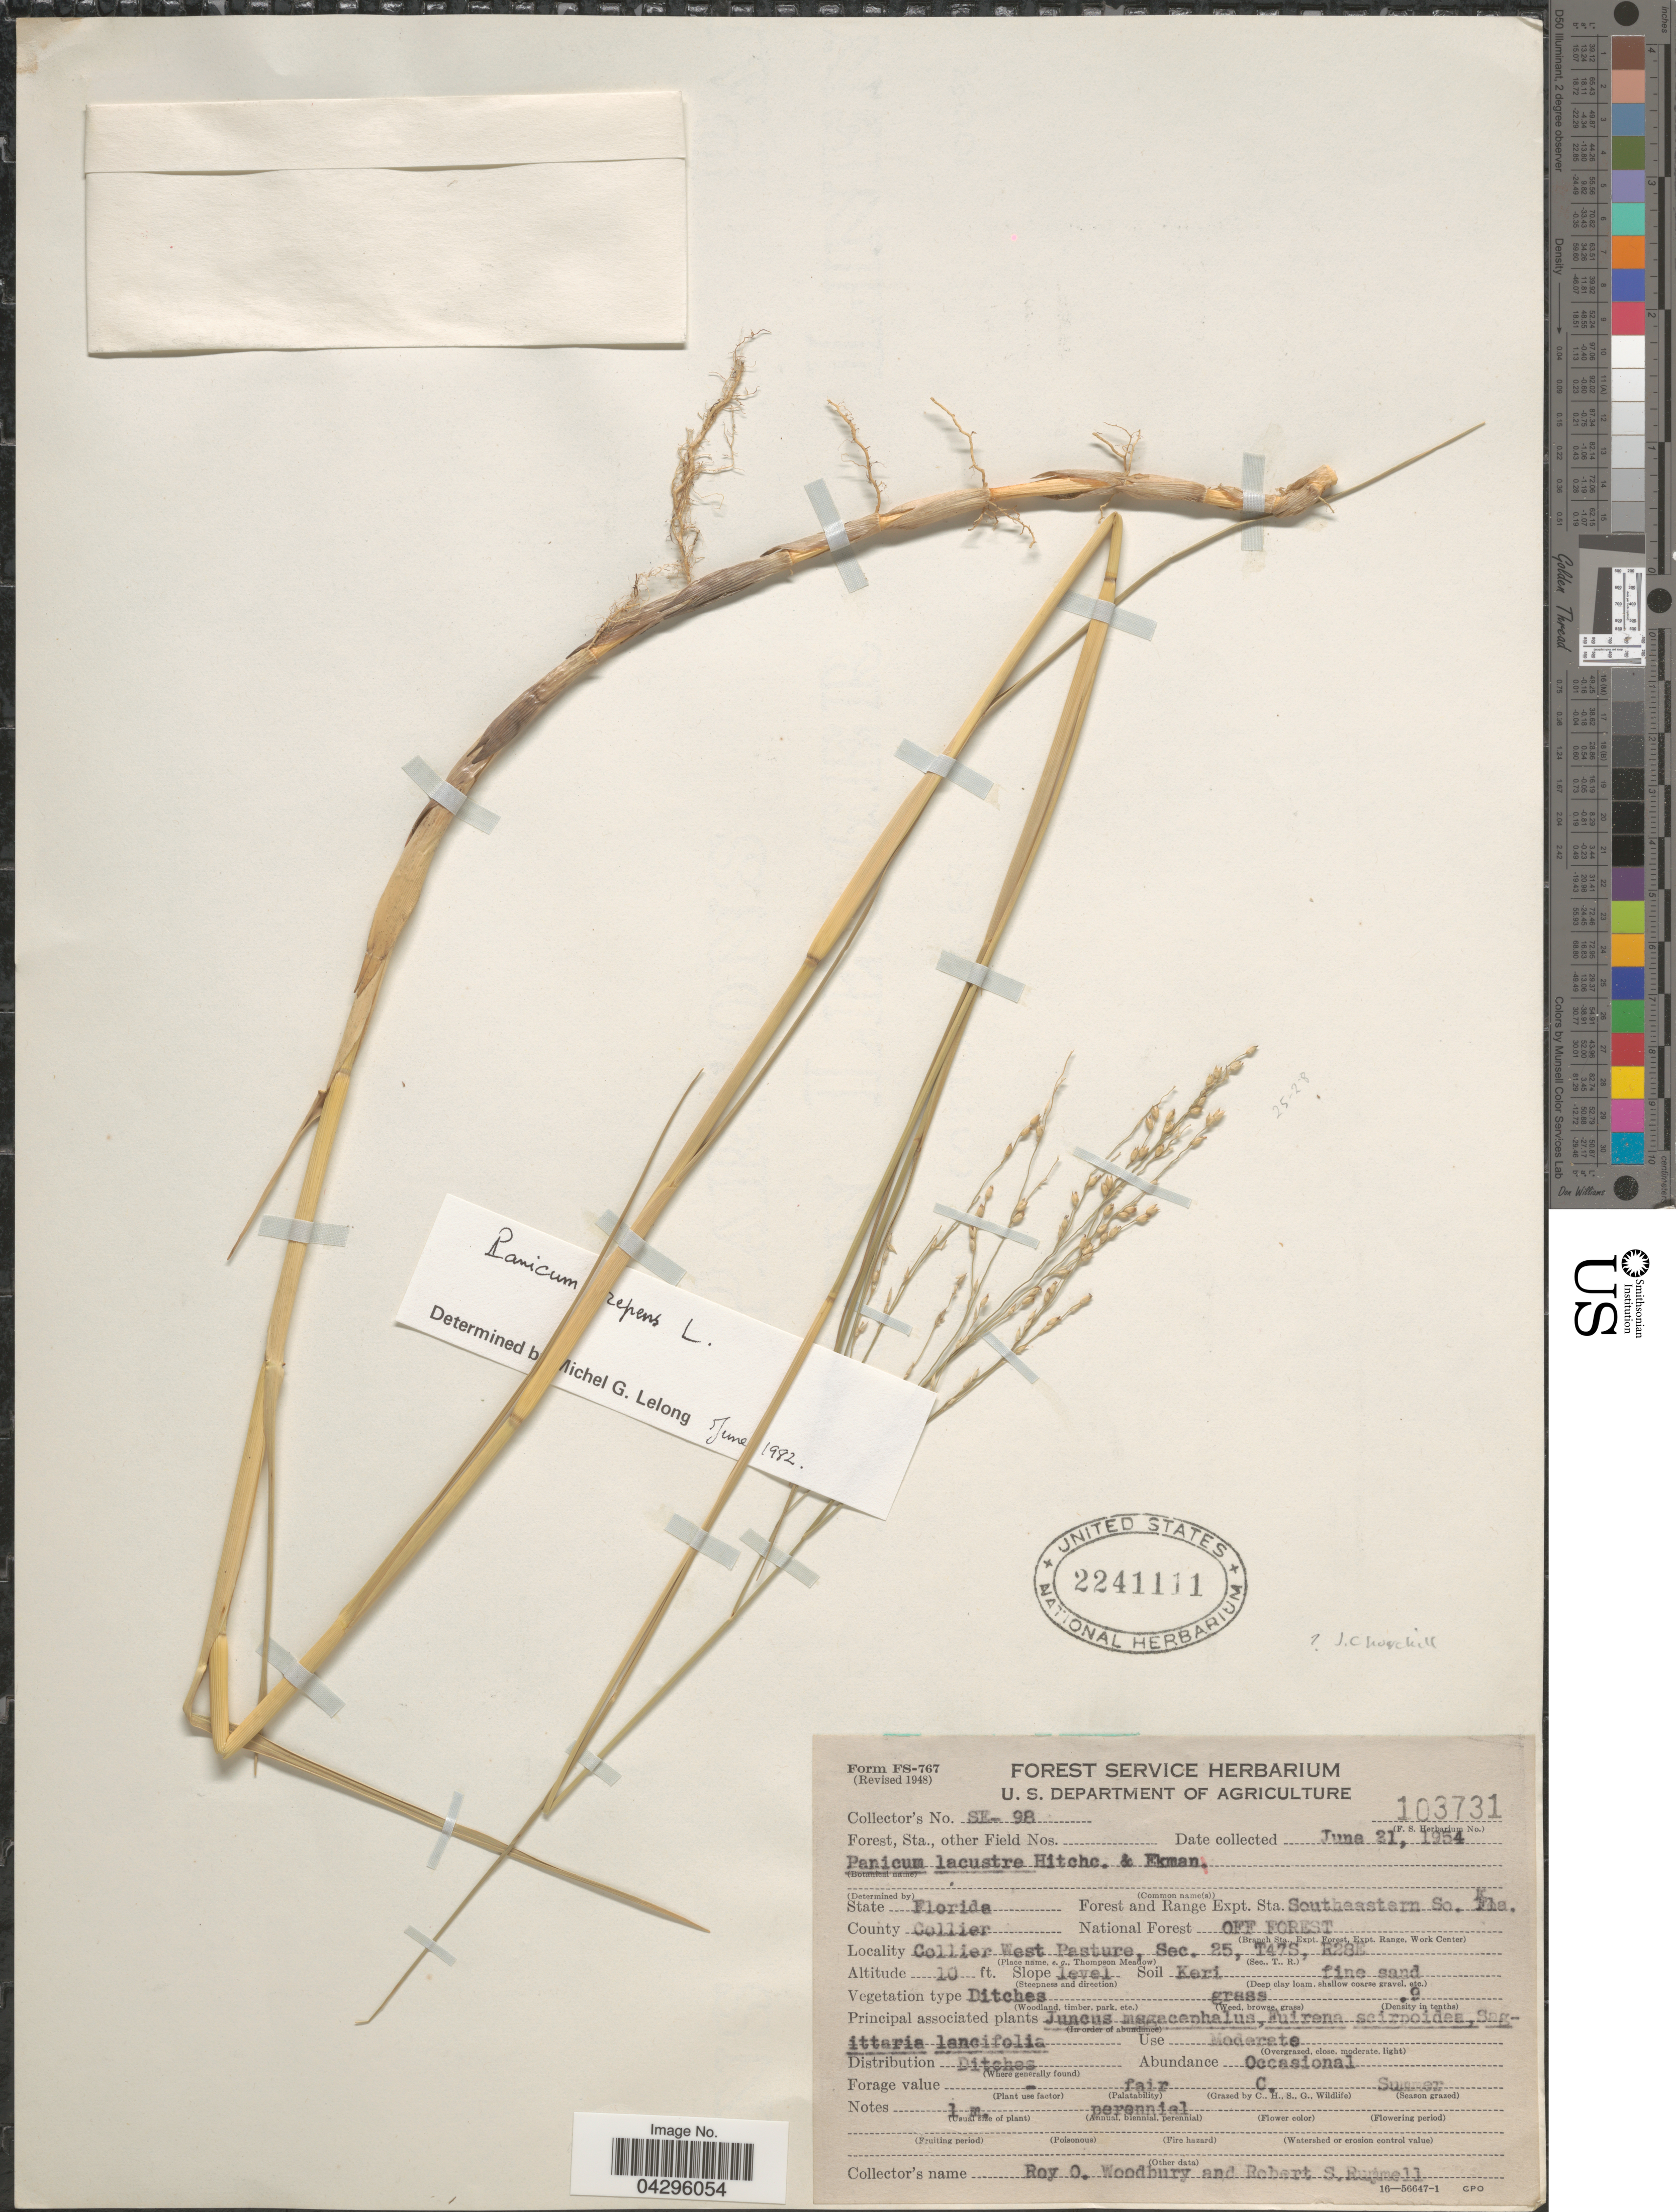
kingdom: Plantae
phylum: Tracheophyta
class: Liliopsida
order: Poales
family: Poaceae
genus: Panicum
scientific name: Panicum repens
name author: L.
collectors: R. Woodbury & R. Rummell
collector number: SE-98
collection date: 1954-06-21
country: United States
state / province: Florida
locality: Forest and Range Expt. Sta. Southeastern So. Fla. County Collier. National Forest Off Forest. Collier West Pasture, Sec. 25, T47S, R28E.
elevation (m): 3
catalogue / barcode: US 2241111